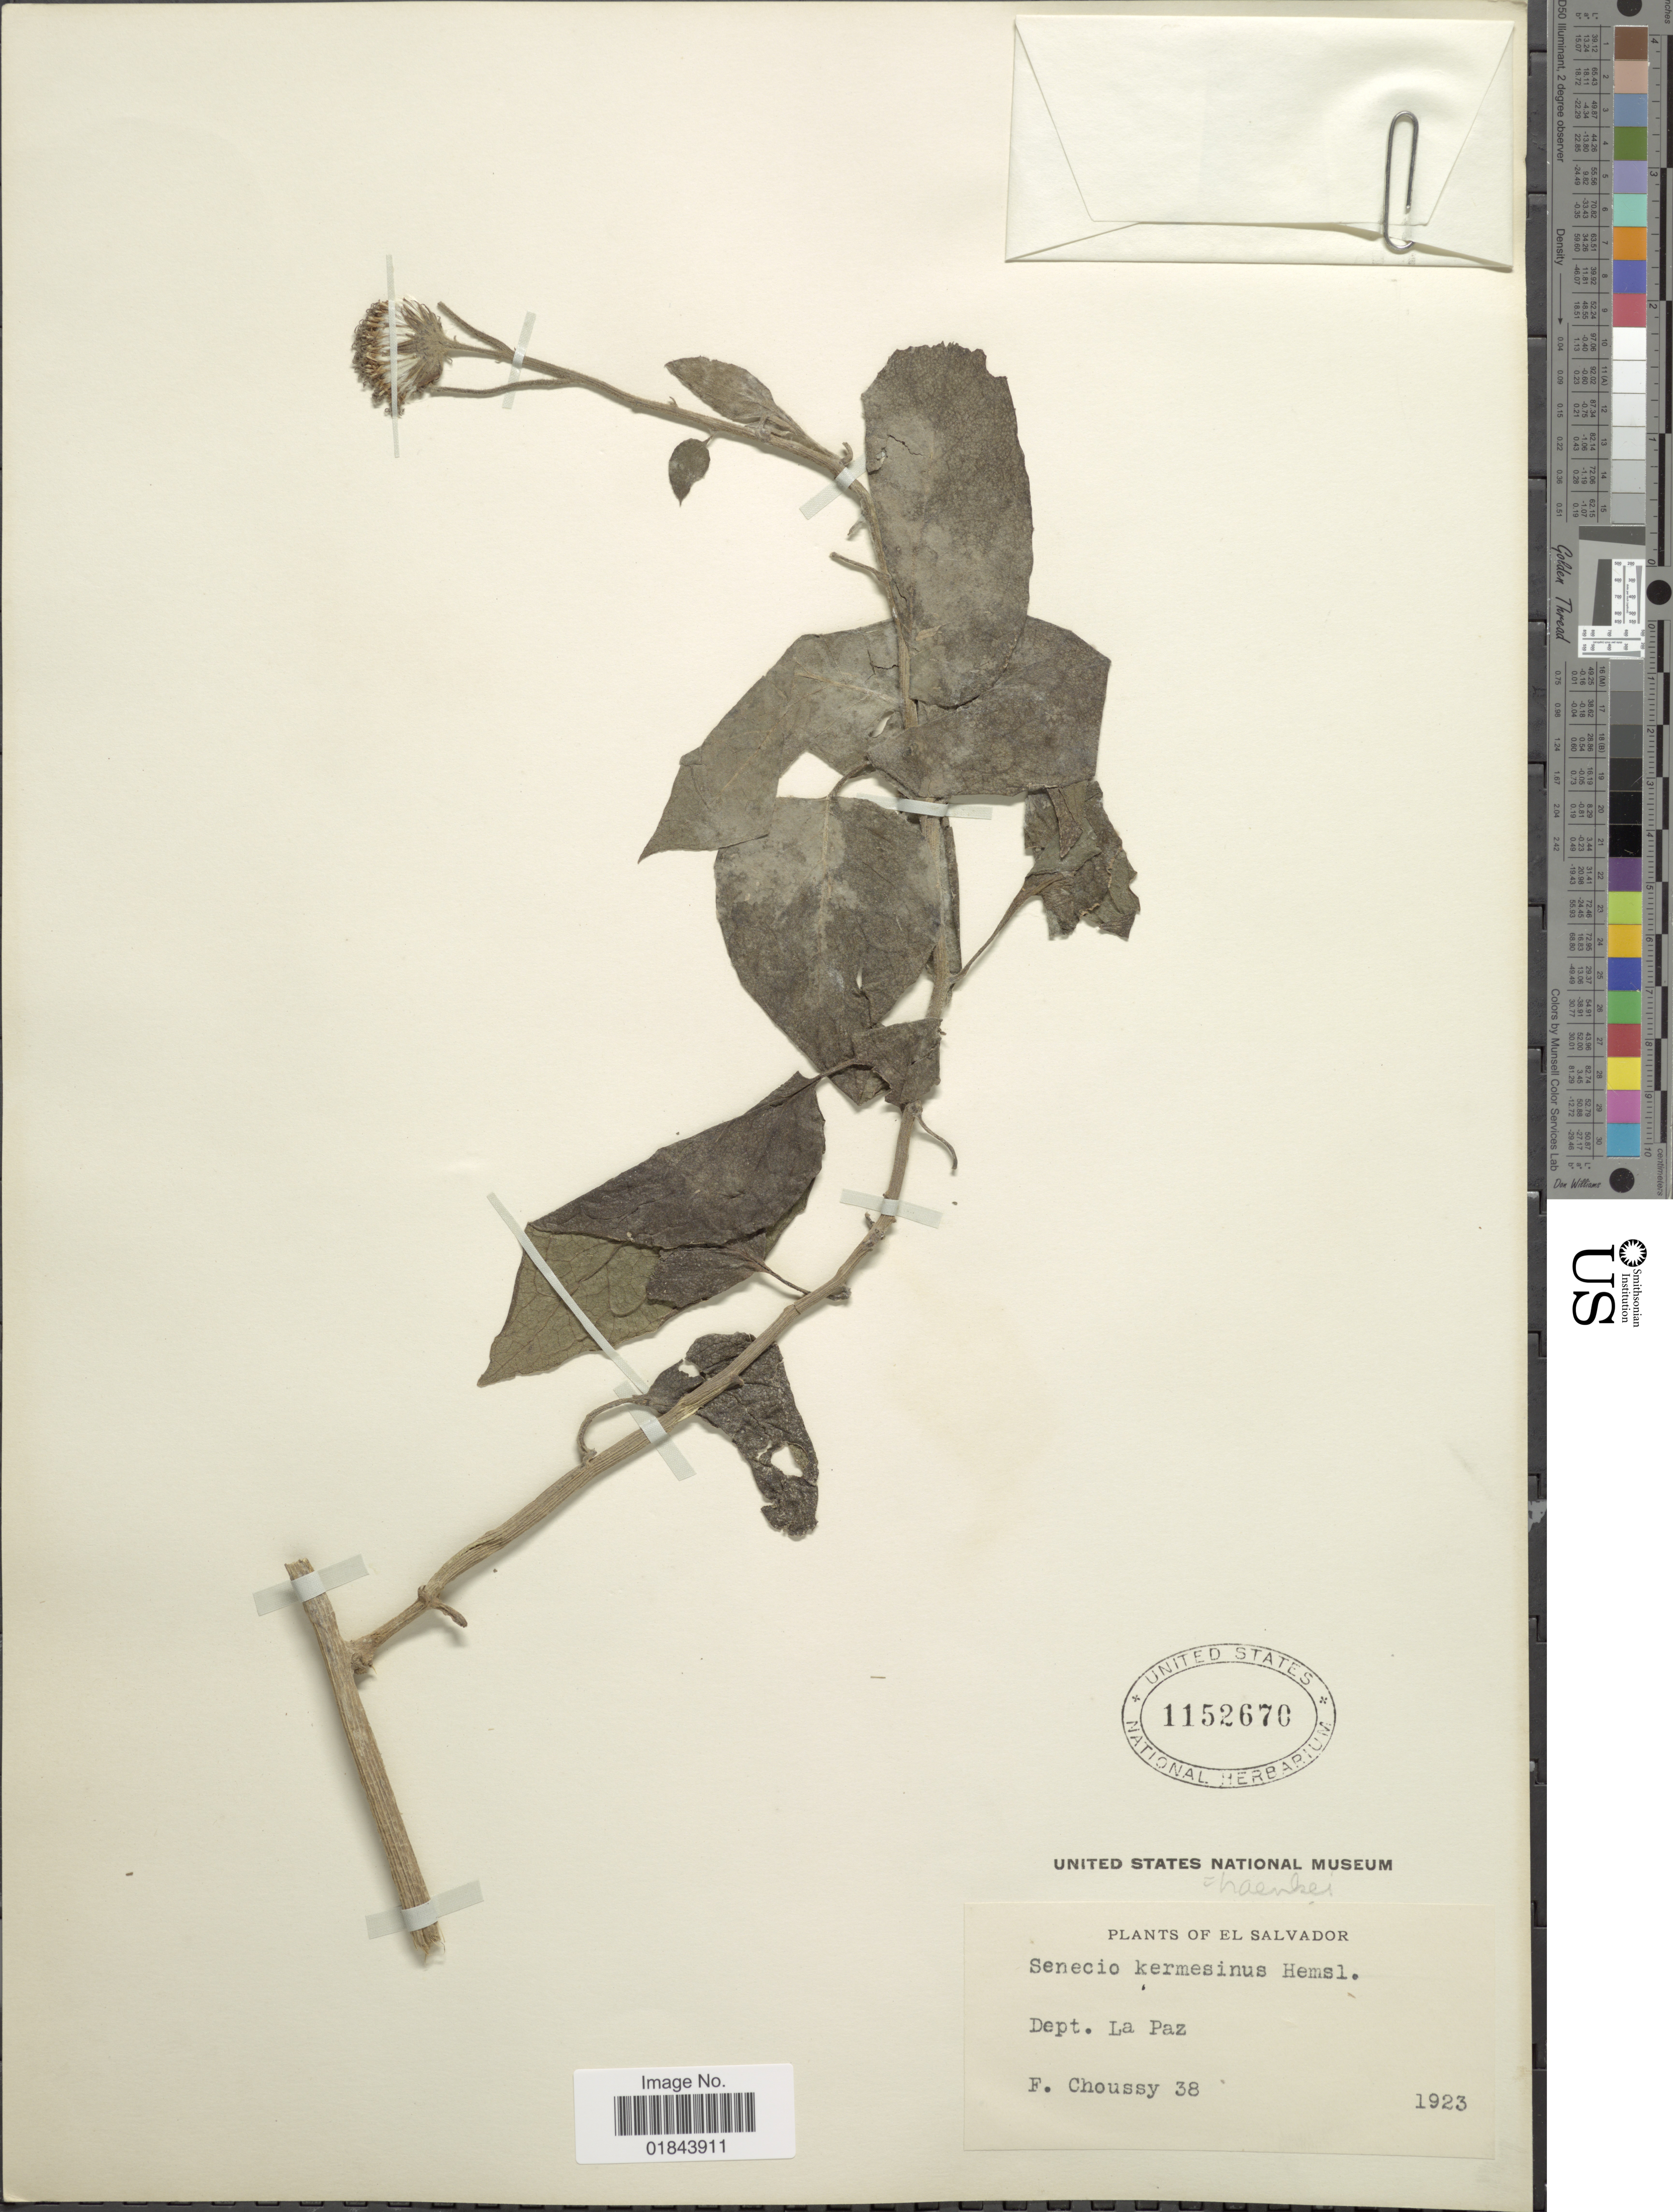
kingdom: Plantae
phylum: Tracheophyta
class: Magnoliopsida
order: Asterales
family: Asteraceae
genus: Pseudogynoxys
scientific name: Pseudogynoxys haenkei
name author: (DC.) Cabrera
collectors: F. Choussy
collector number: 38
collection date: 1923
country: El Salvador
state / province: La Paz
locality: Dept. La Paz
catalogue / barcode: US 1152670